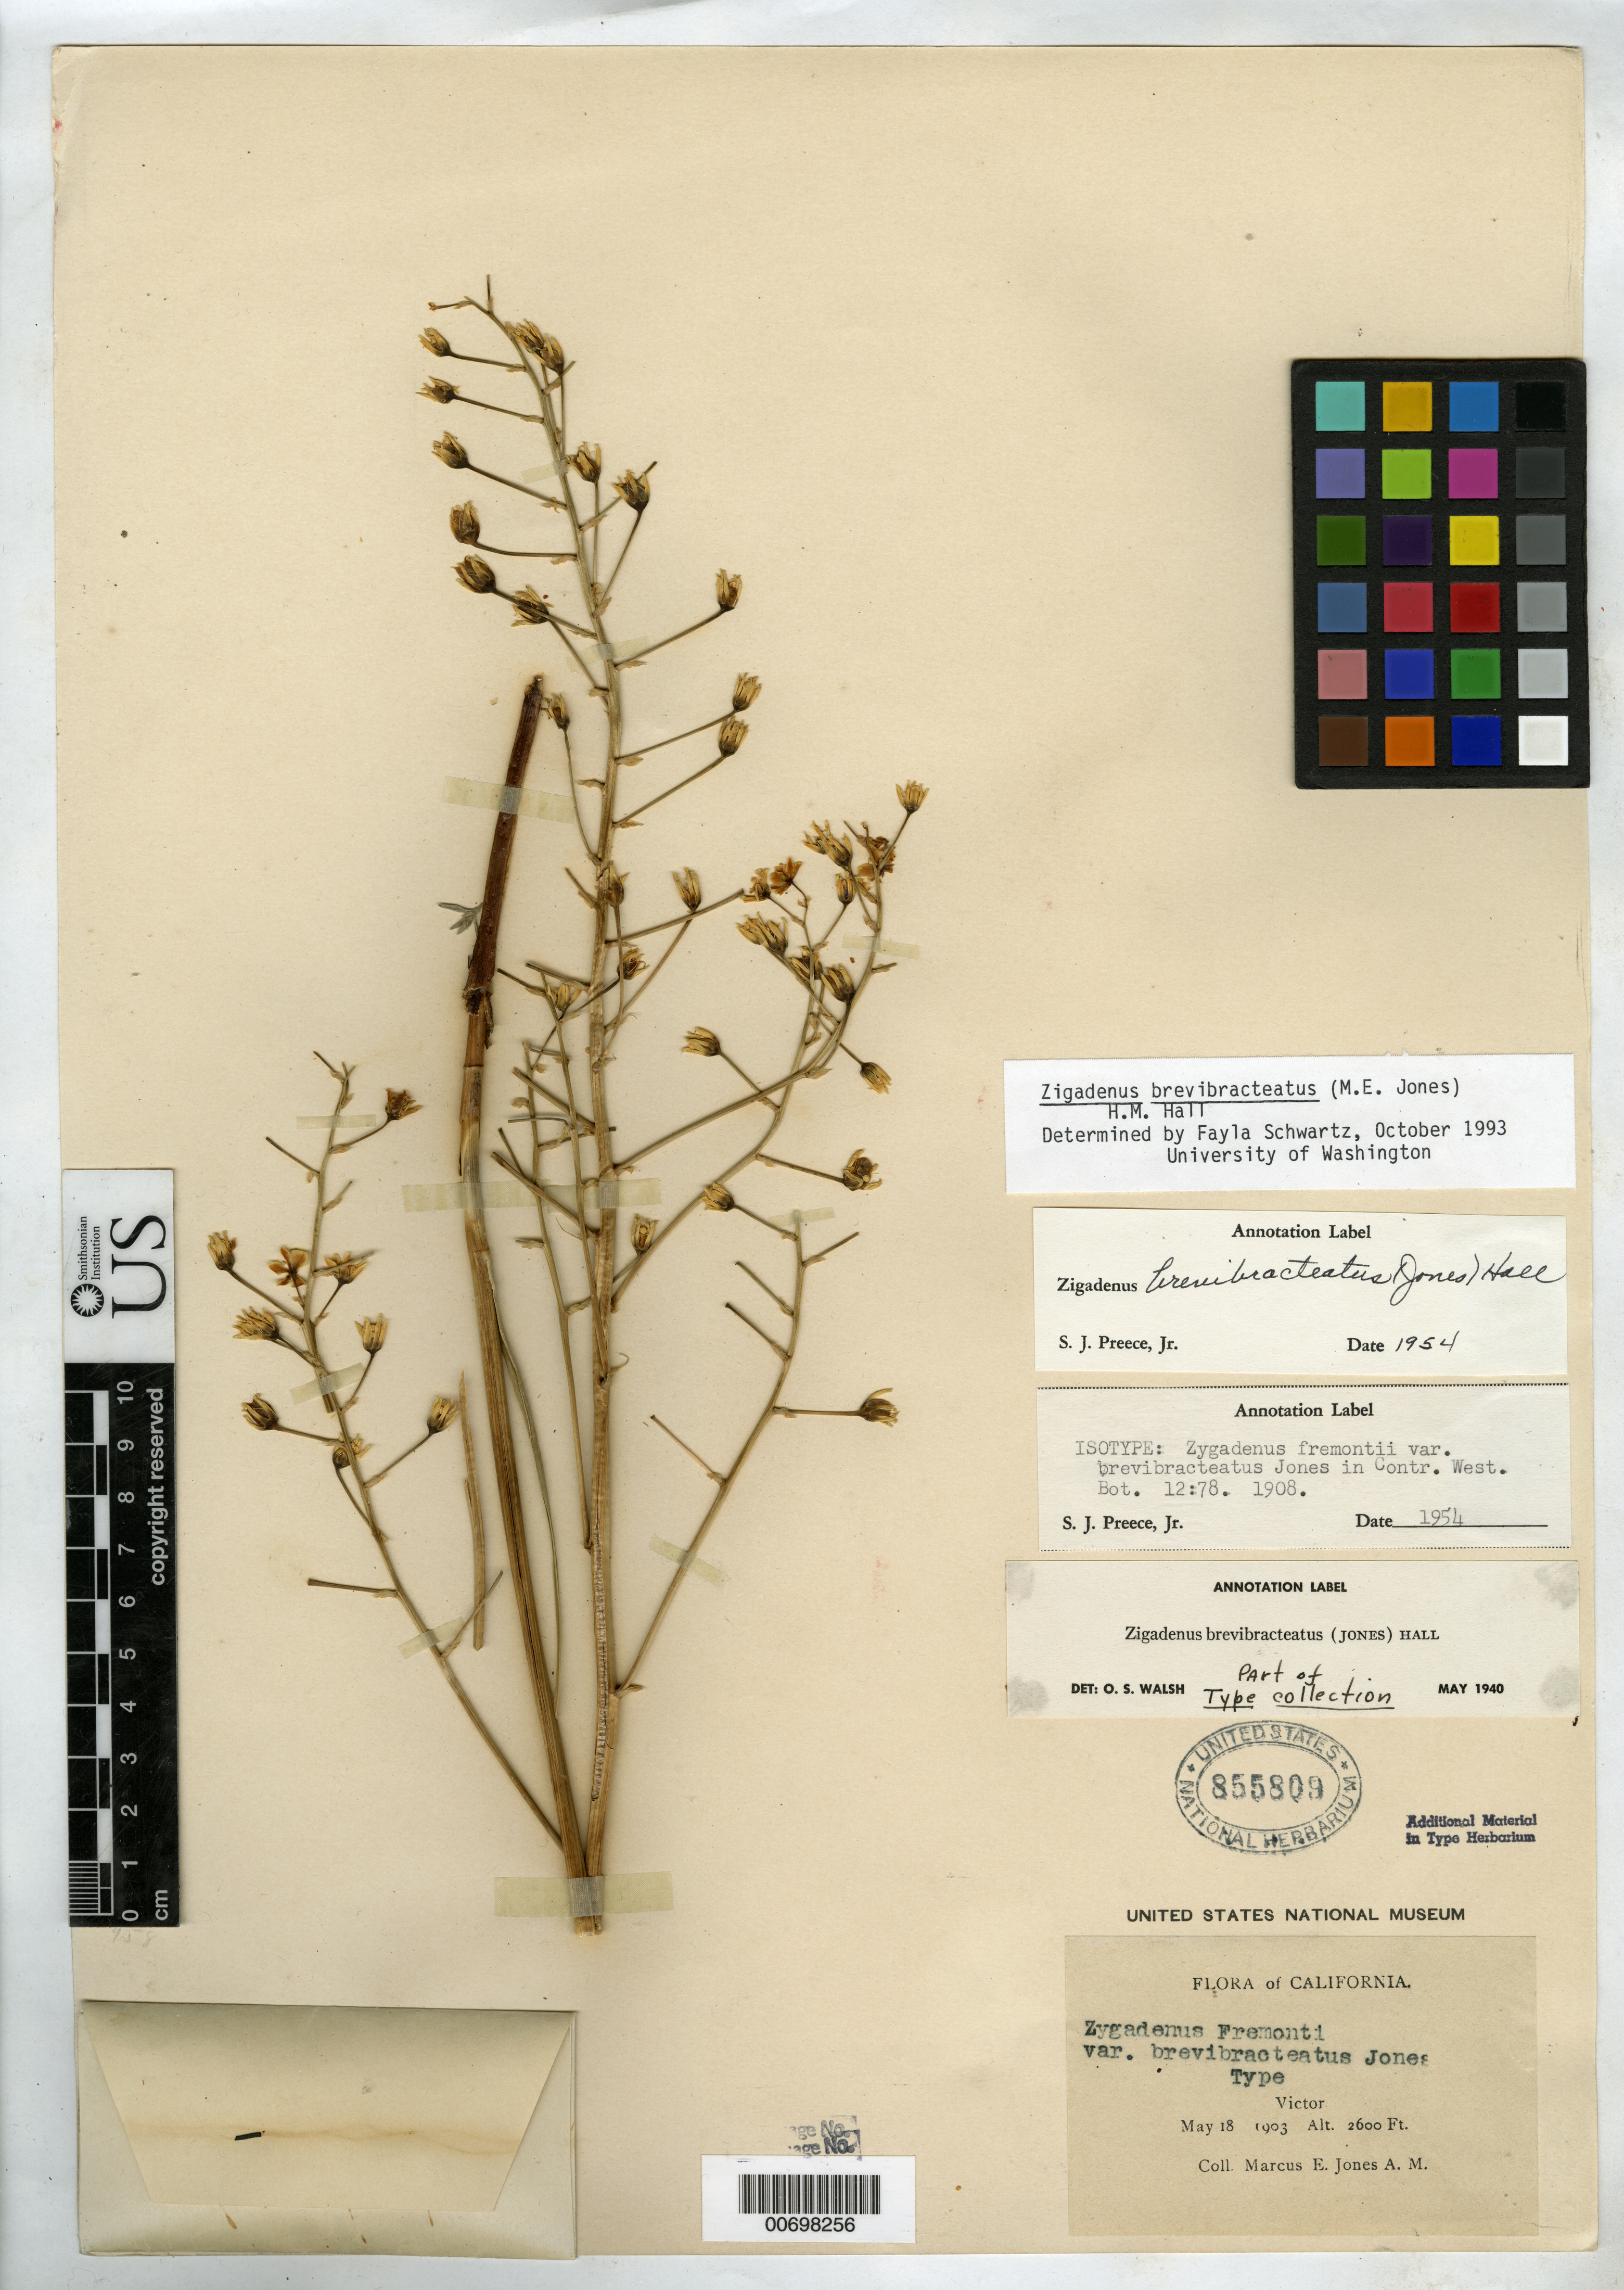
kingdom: Plantae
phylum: Tracheophyta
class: Liliopsida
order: Liliales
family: Melanthiaceae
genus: Zigadenus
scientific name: Zigadenus fremontii var. brevibracteatus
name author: M.E. Jones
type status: Isotype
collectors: M. E. Jones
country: United States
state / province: California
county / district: San Joaquin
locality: Victor.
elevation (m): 792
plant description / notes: Protologue cites elevation as 2900 ft. but other label data match.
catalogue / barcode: US 855809